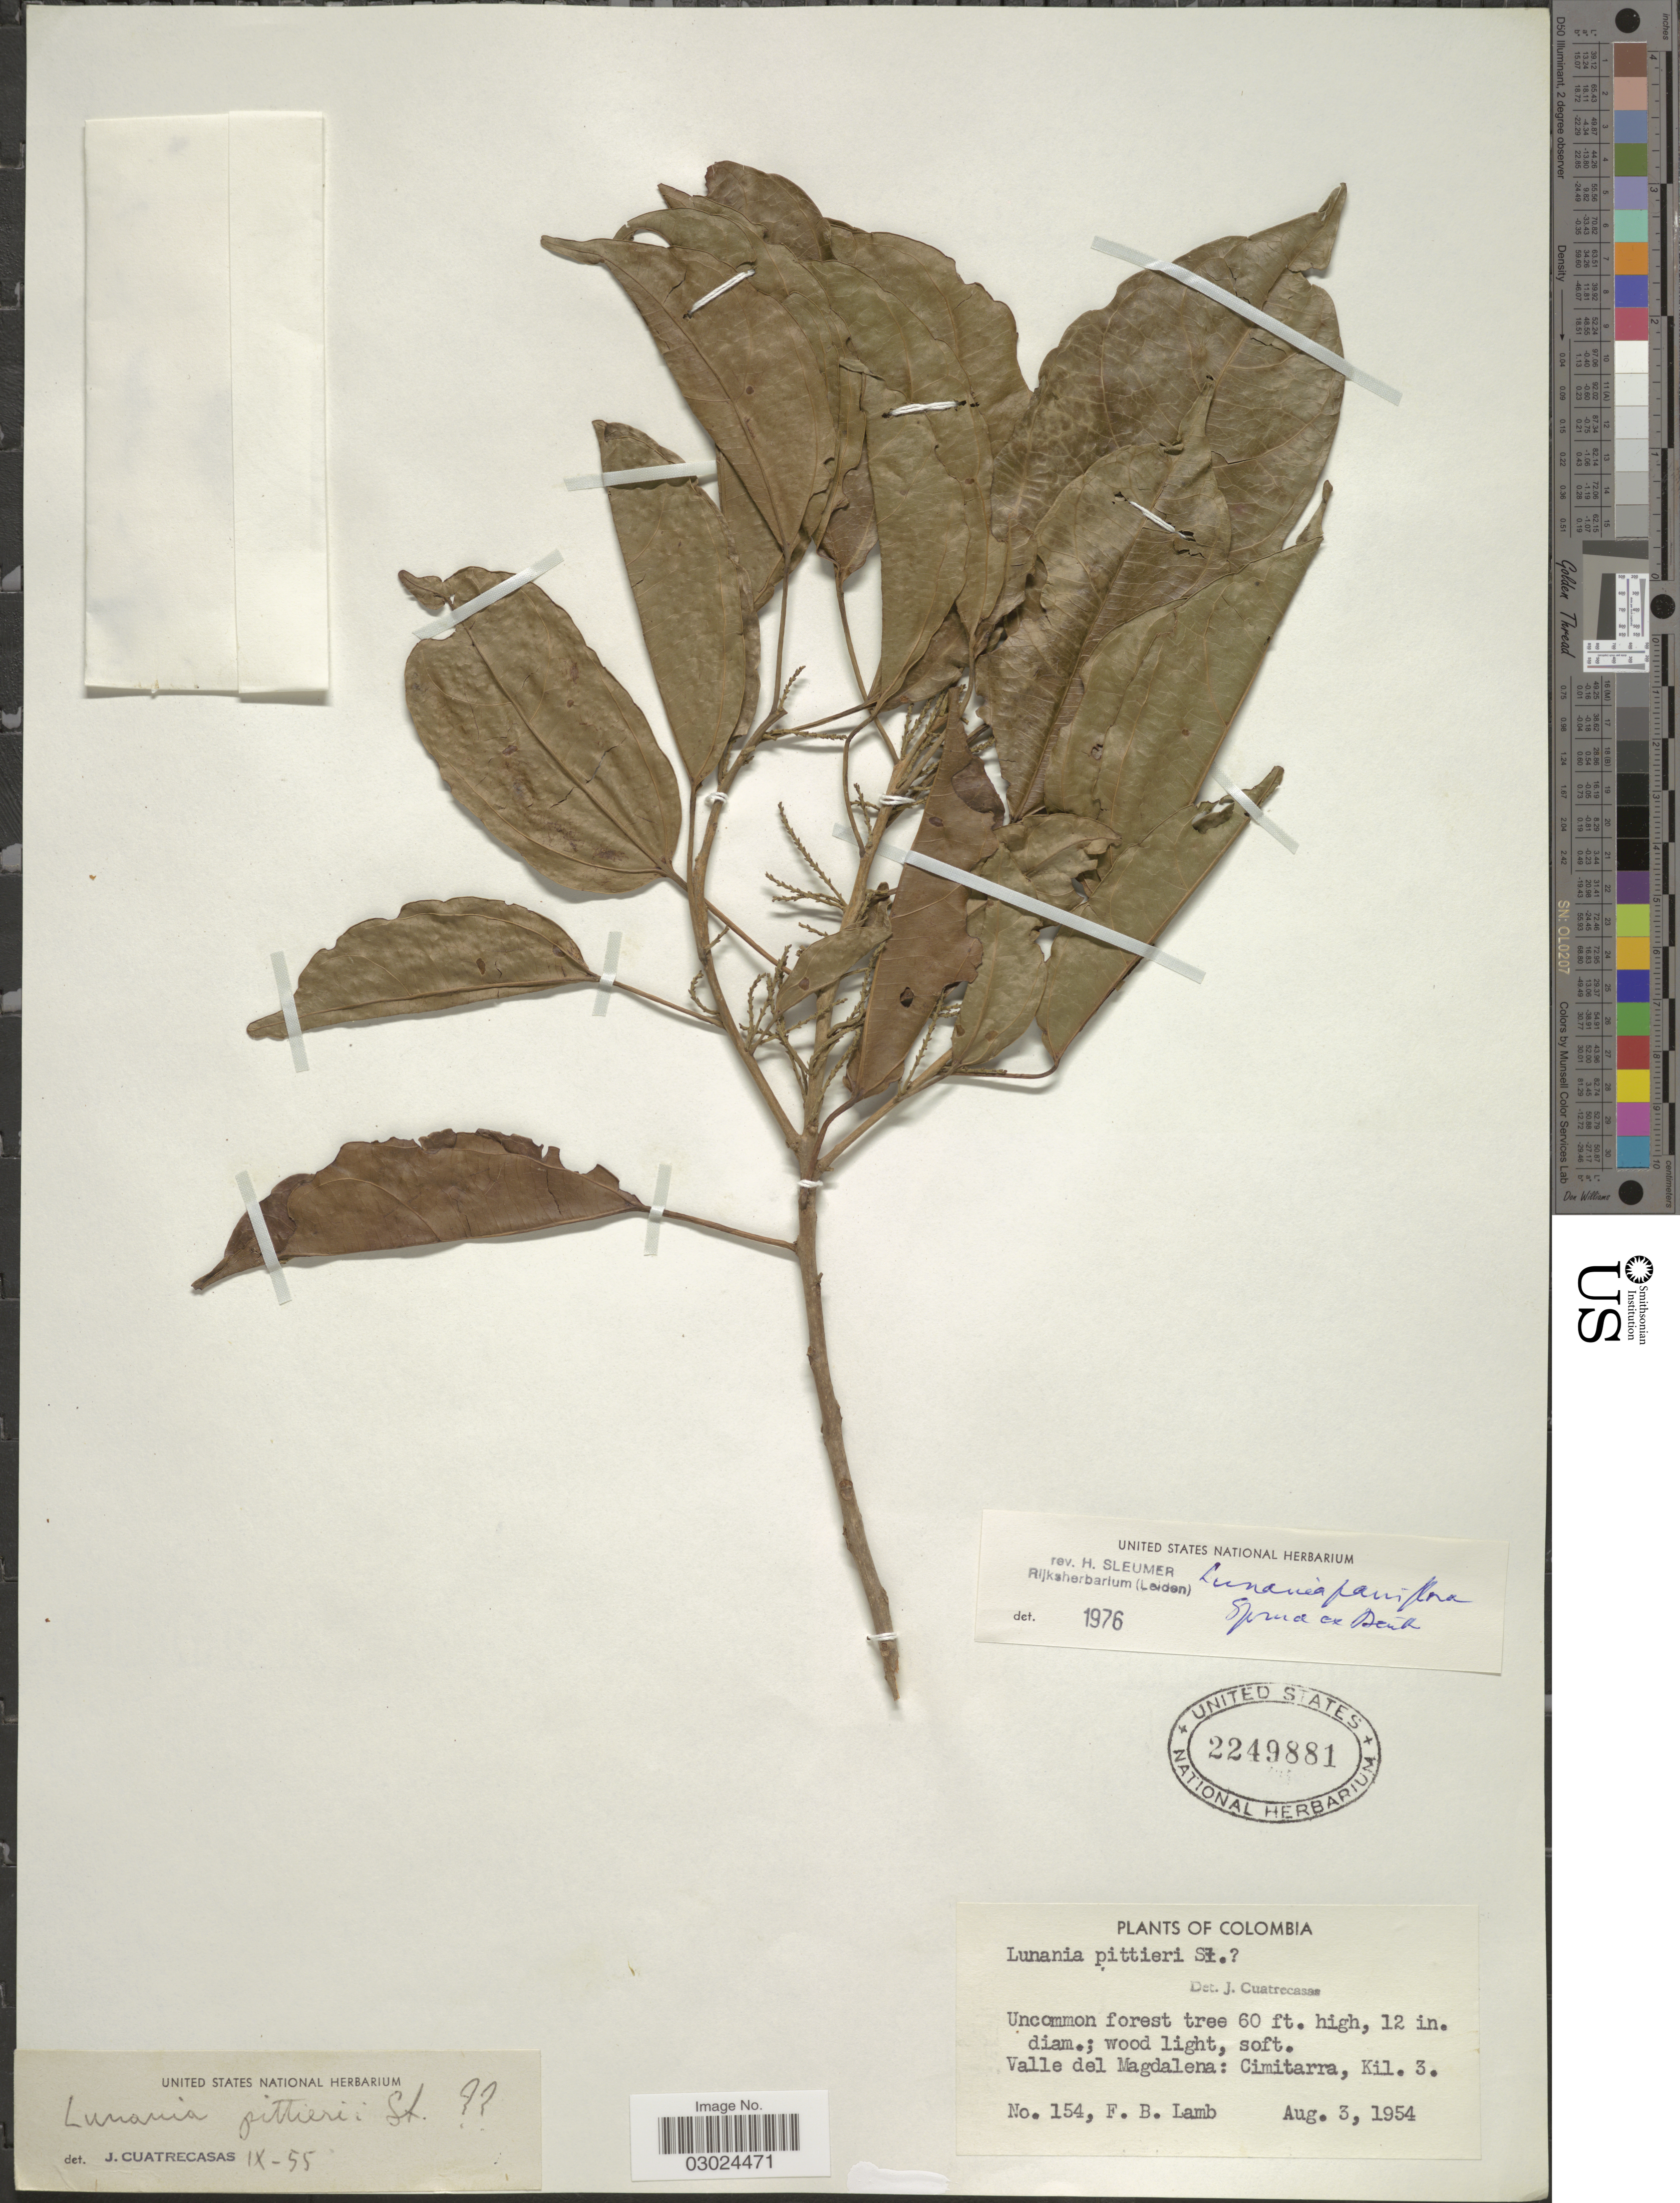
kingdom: Plantae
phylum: Tracheophyta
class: Magnoliopsida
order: Malpighiales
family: Salicaceae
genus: Lunania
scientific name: Lunania parviflora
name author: Spruce ex Benth.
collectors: F. B. Lamb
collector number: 154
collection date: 1954-08-03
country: Colombia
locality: Valle del Magdalena: Cimitarra, Kil. 3.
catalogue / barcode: US 2249881